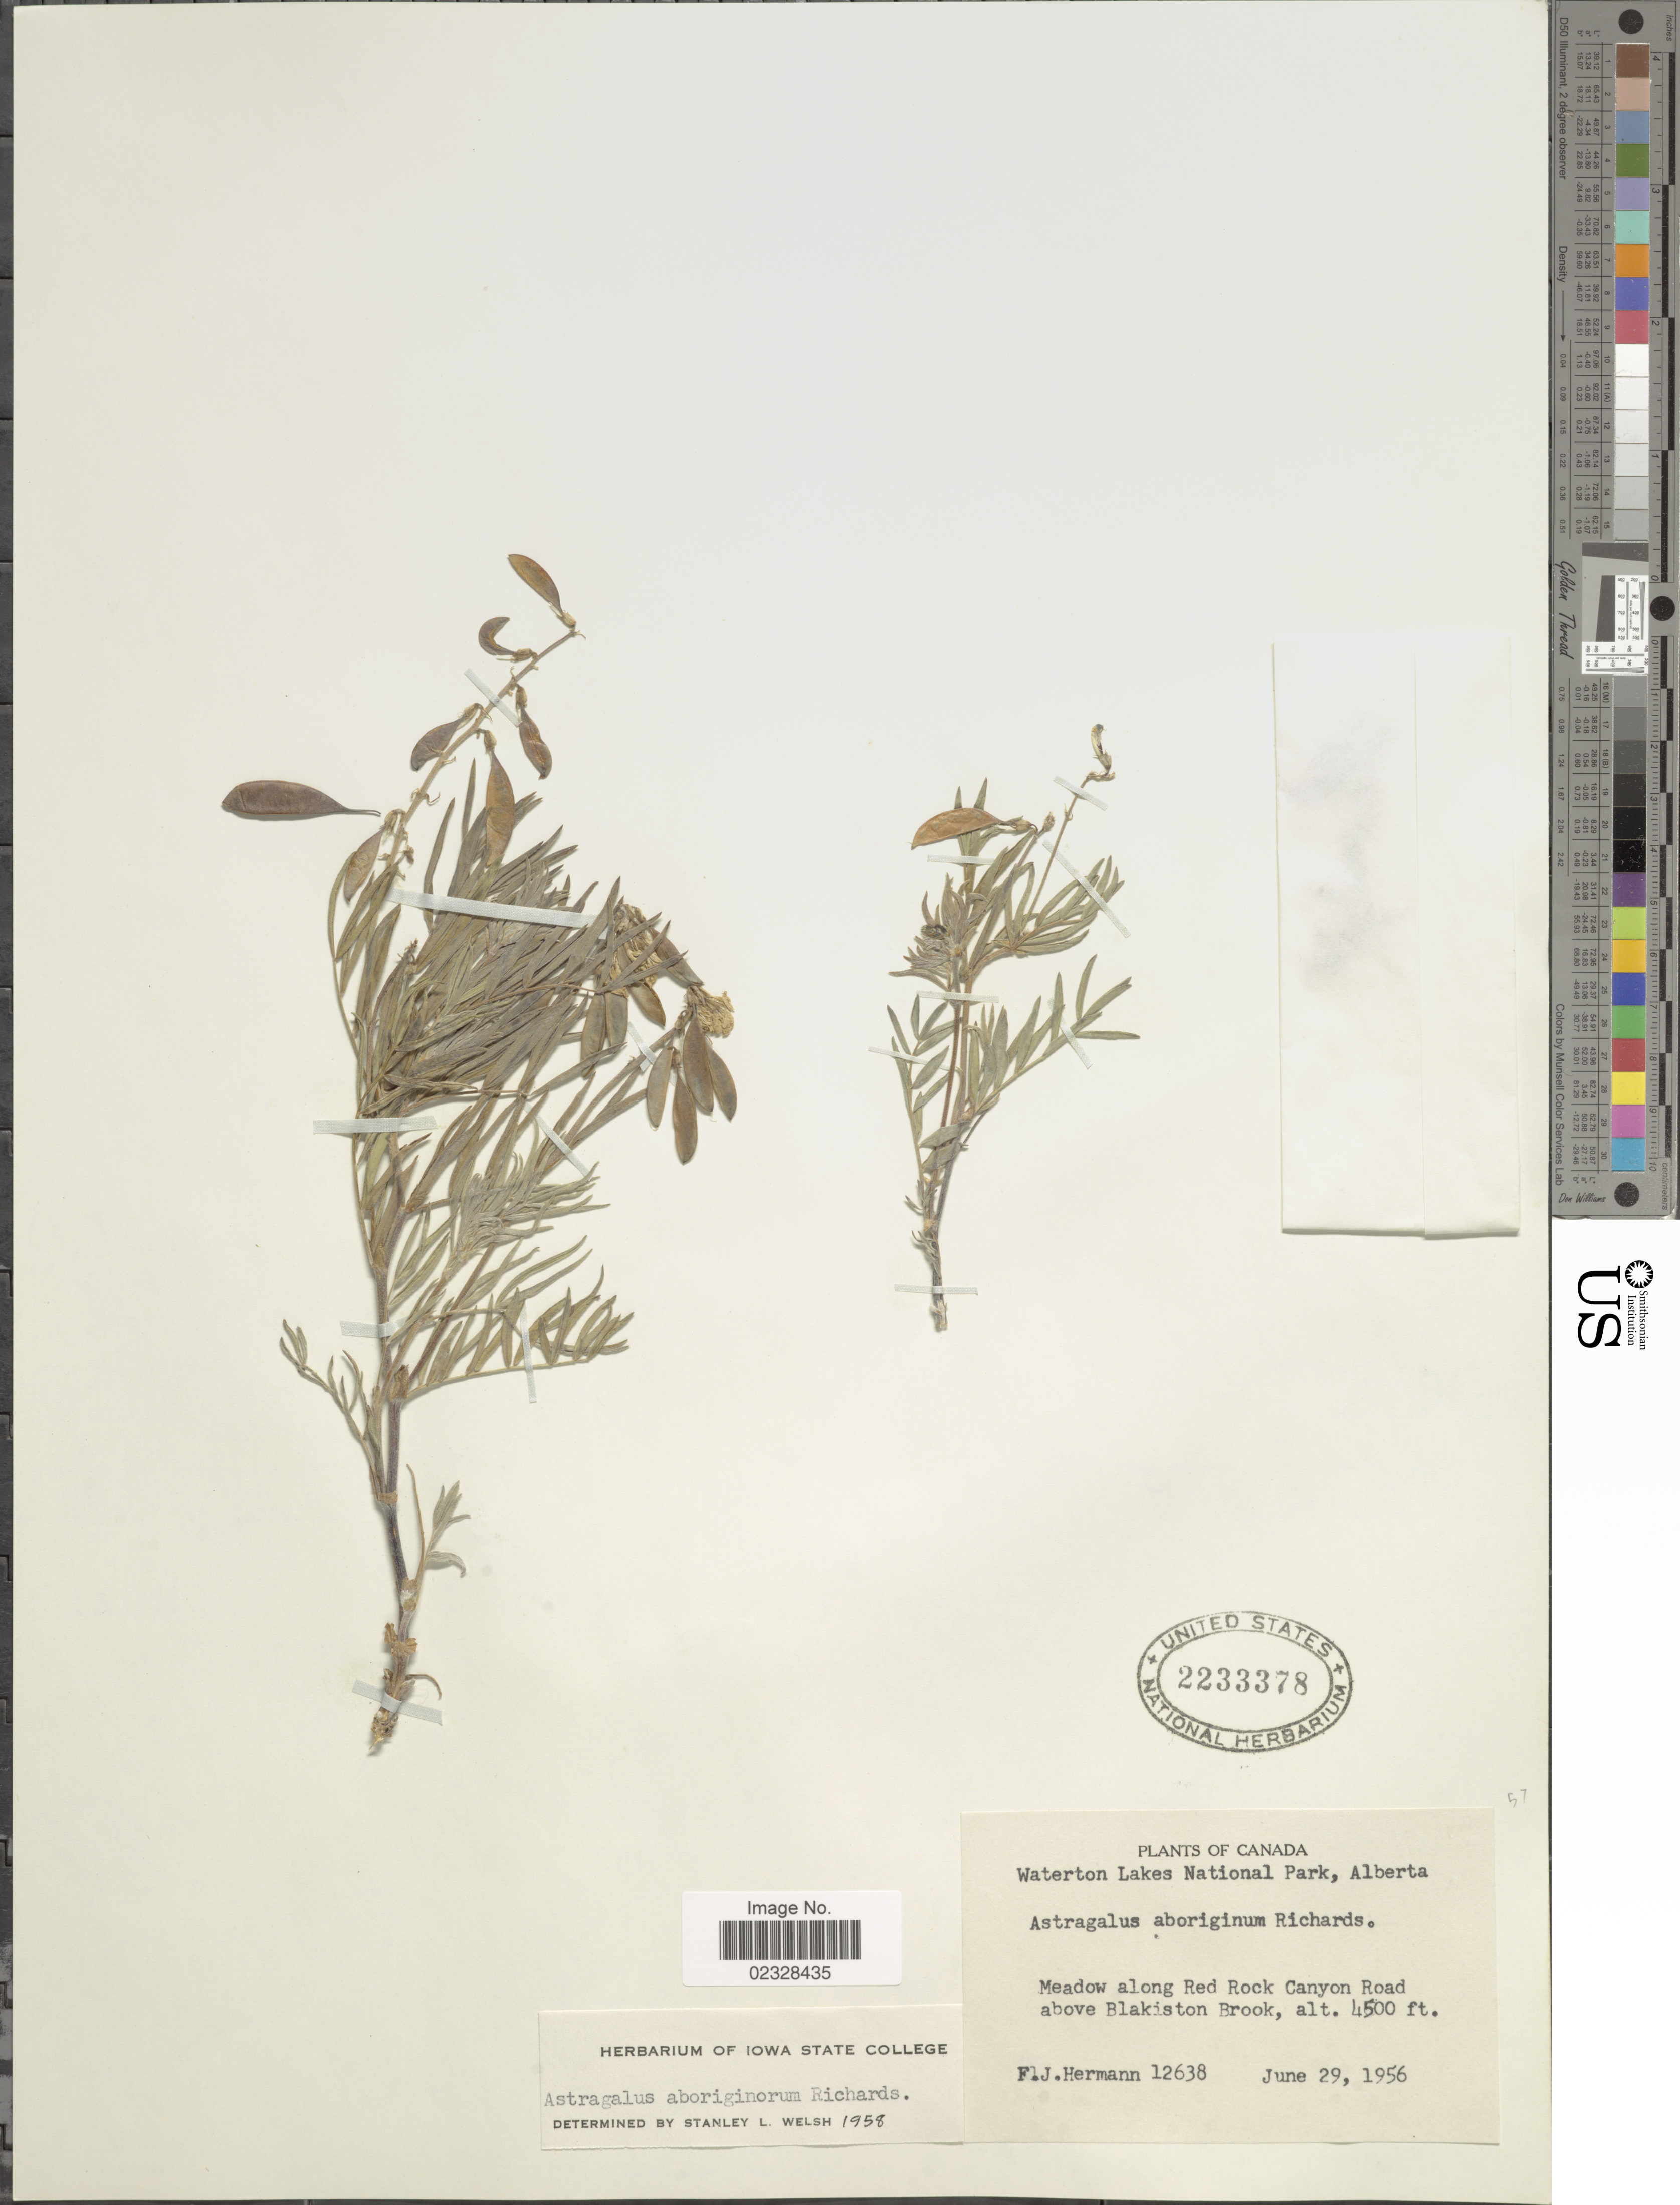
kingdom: Plantae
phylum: Tracheophyta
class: Magnoliopsida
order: Fabales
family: Fabaceae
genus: Astragalus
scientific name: Astragalus aboriginum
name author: Richardson ex Spreng.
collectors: F. J. Hermann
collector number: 12638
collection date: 1956-06-29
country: Canada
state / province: Alberta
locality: Waterton Lakes National Park, Meadow along Red Rock Canyon Road above Blakiston Brook.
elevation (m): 1372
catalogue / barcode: US 2233378